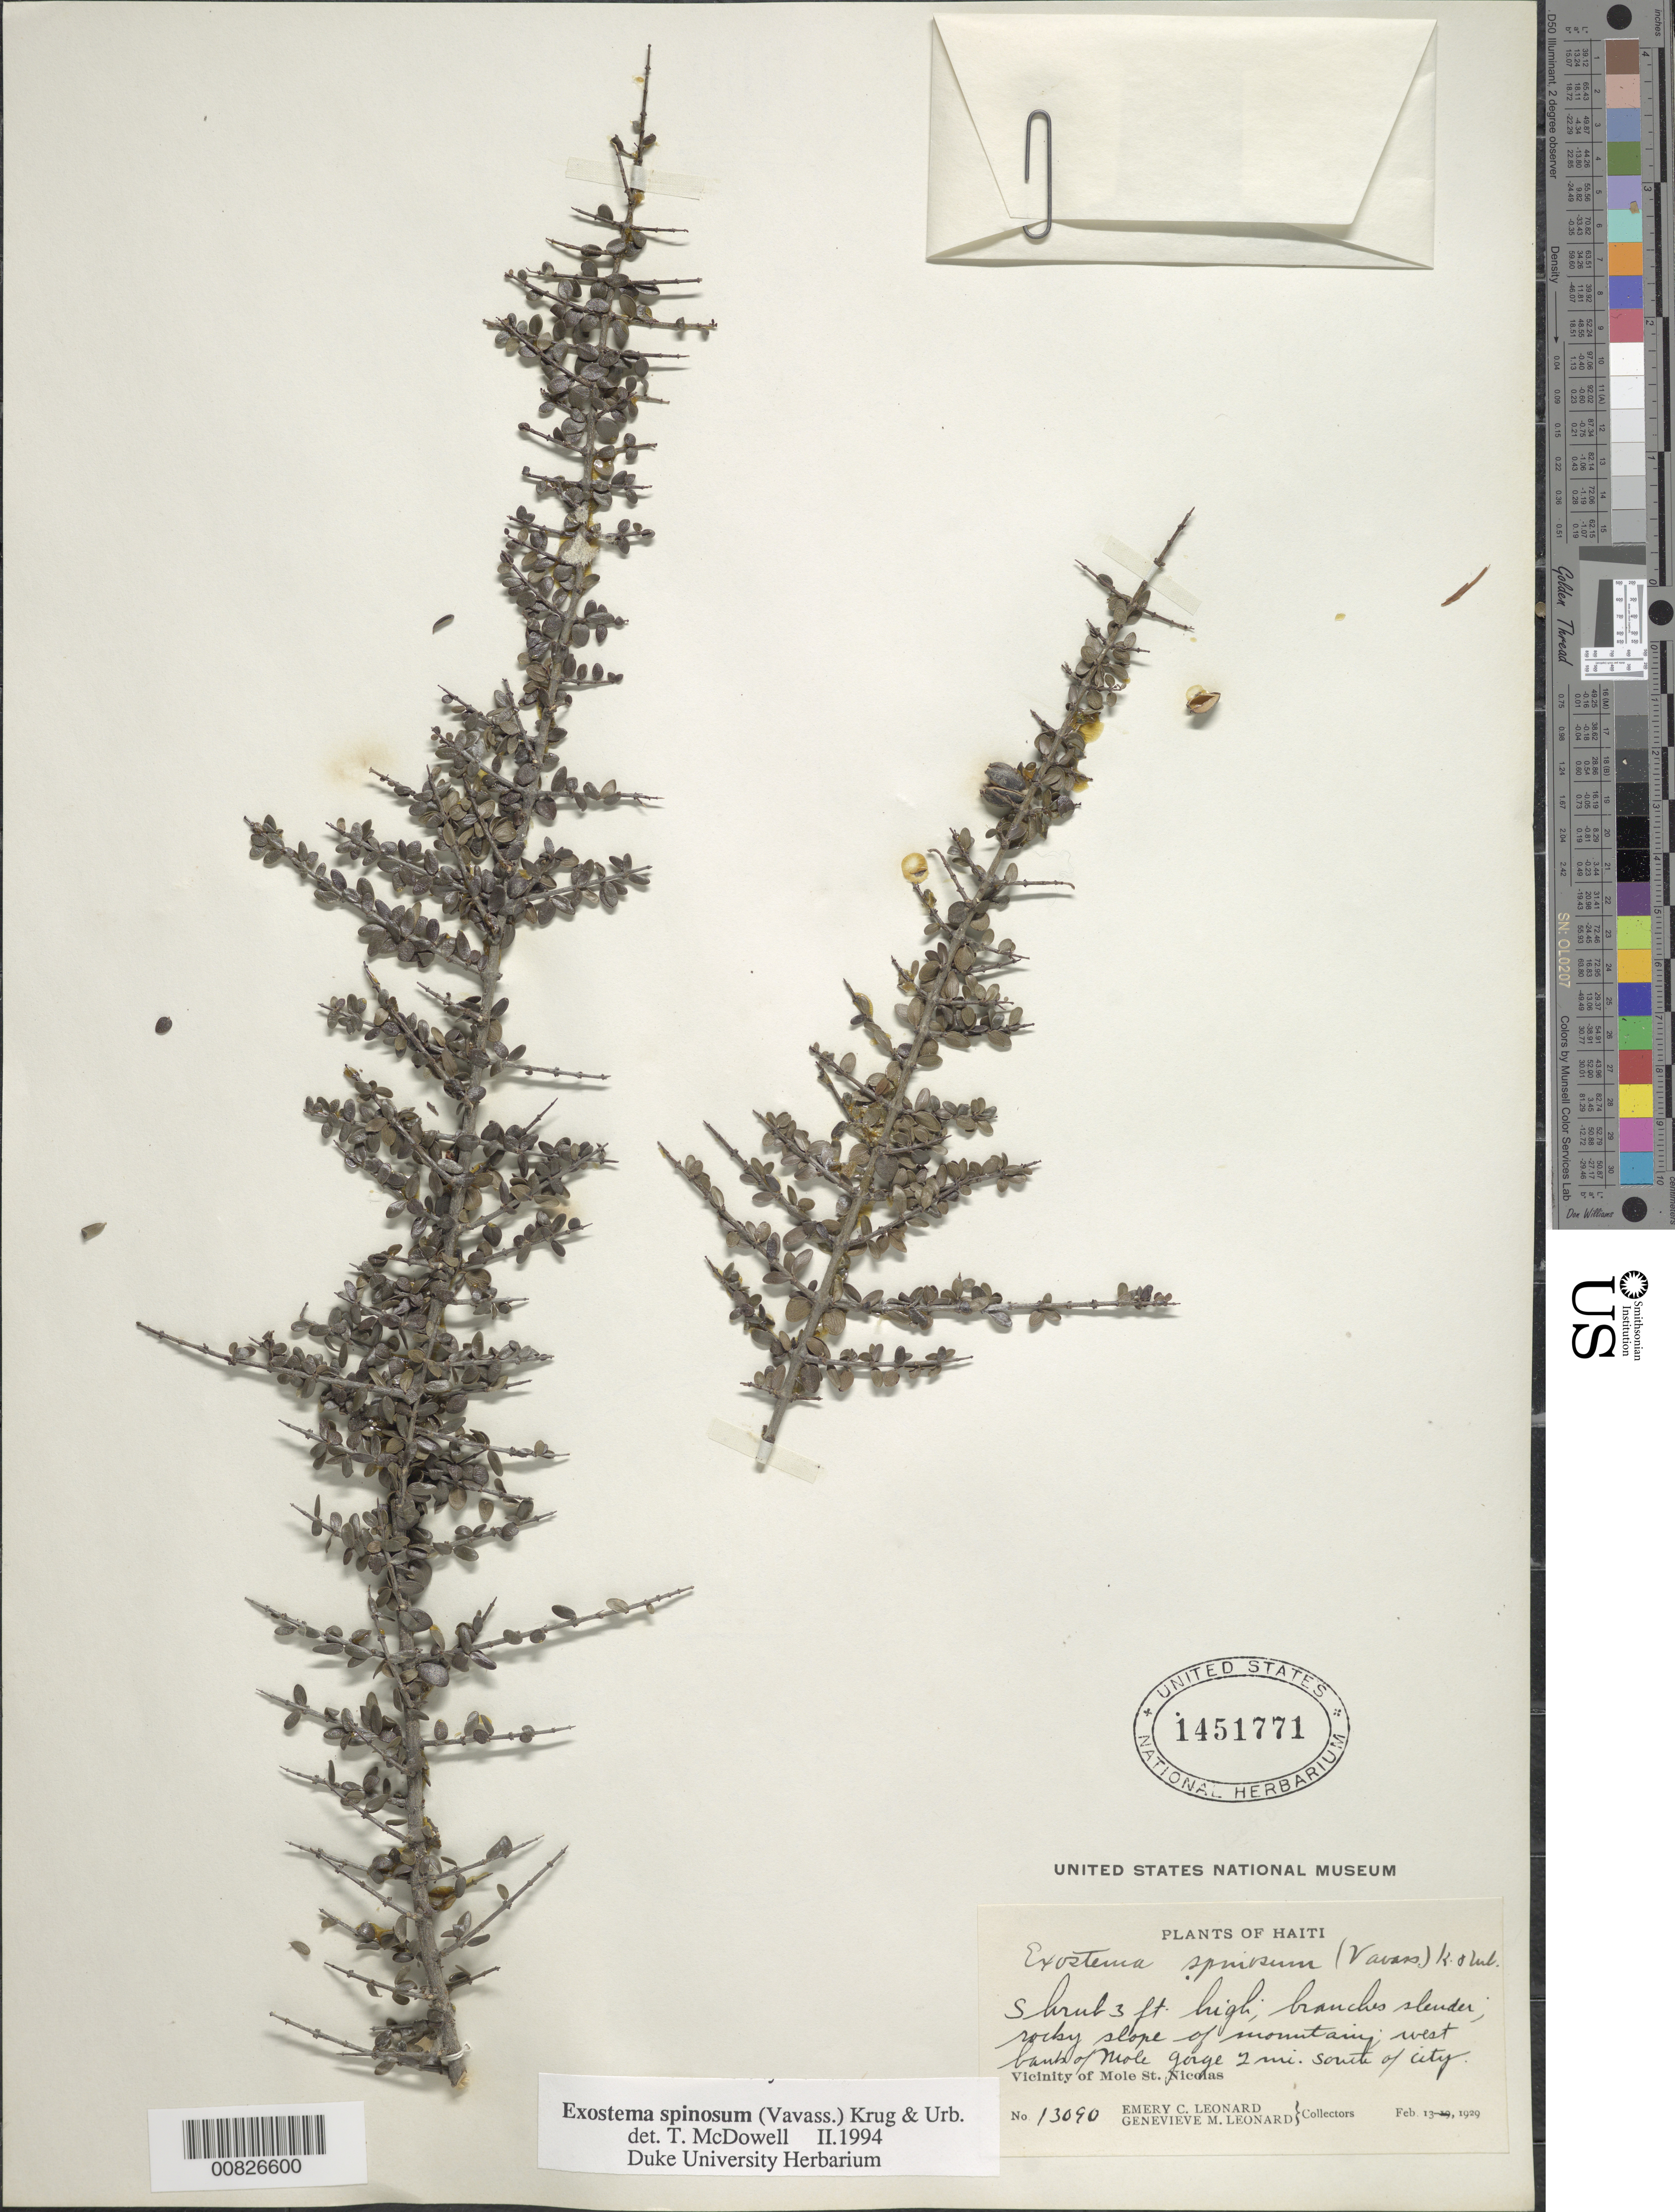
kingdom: Plantae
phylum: Tracheophyta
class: Magnoliopsida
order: Gentianales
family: Rubiaceae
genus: Exostema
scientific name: Exostema spinosum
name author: (Vavass.) Krug & Urb.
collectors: E. C. Leonard & G. M. Leonard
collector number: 13090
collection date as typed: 13 Feb 1929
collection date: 1929-02-13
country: Haiti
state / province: Nord-Ouest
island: Hispaniola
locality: Vicinity of Mole St. Nicolas, west bank of Mole Gorge, 2 miles south of city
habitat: Rocky mountain slope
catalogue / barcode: US 1451771